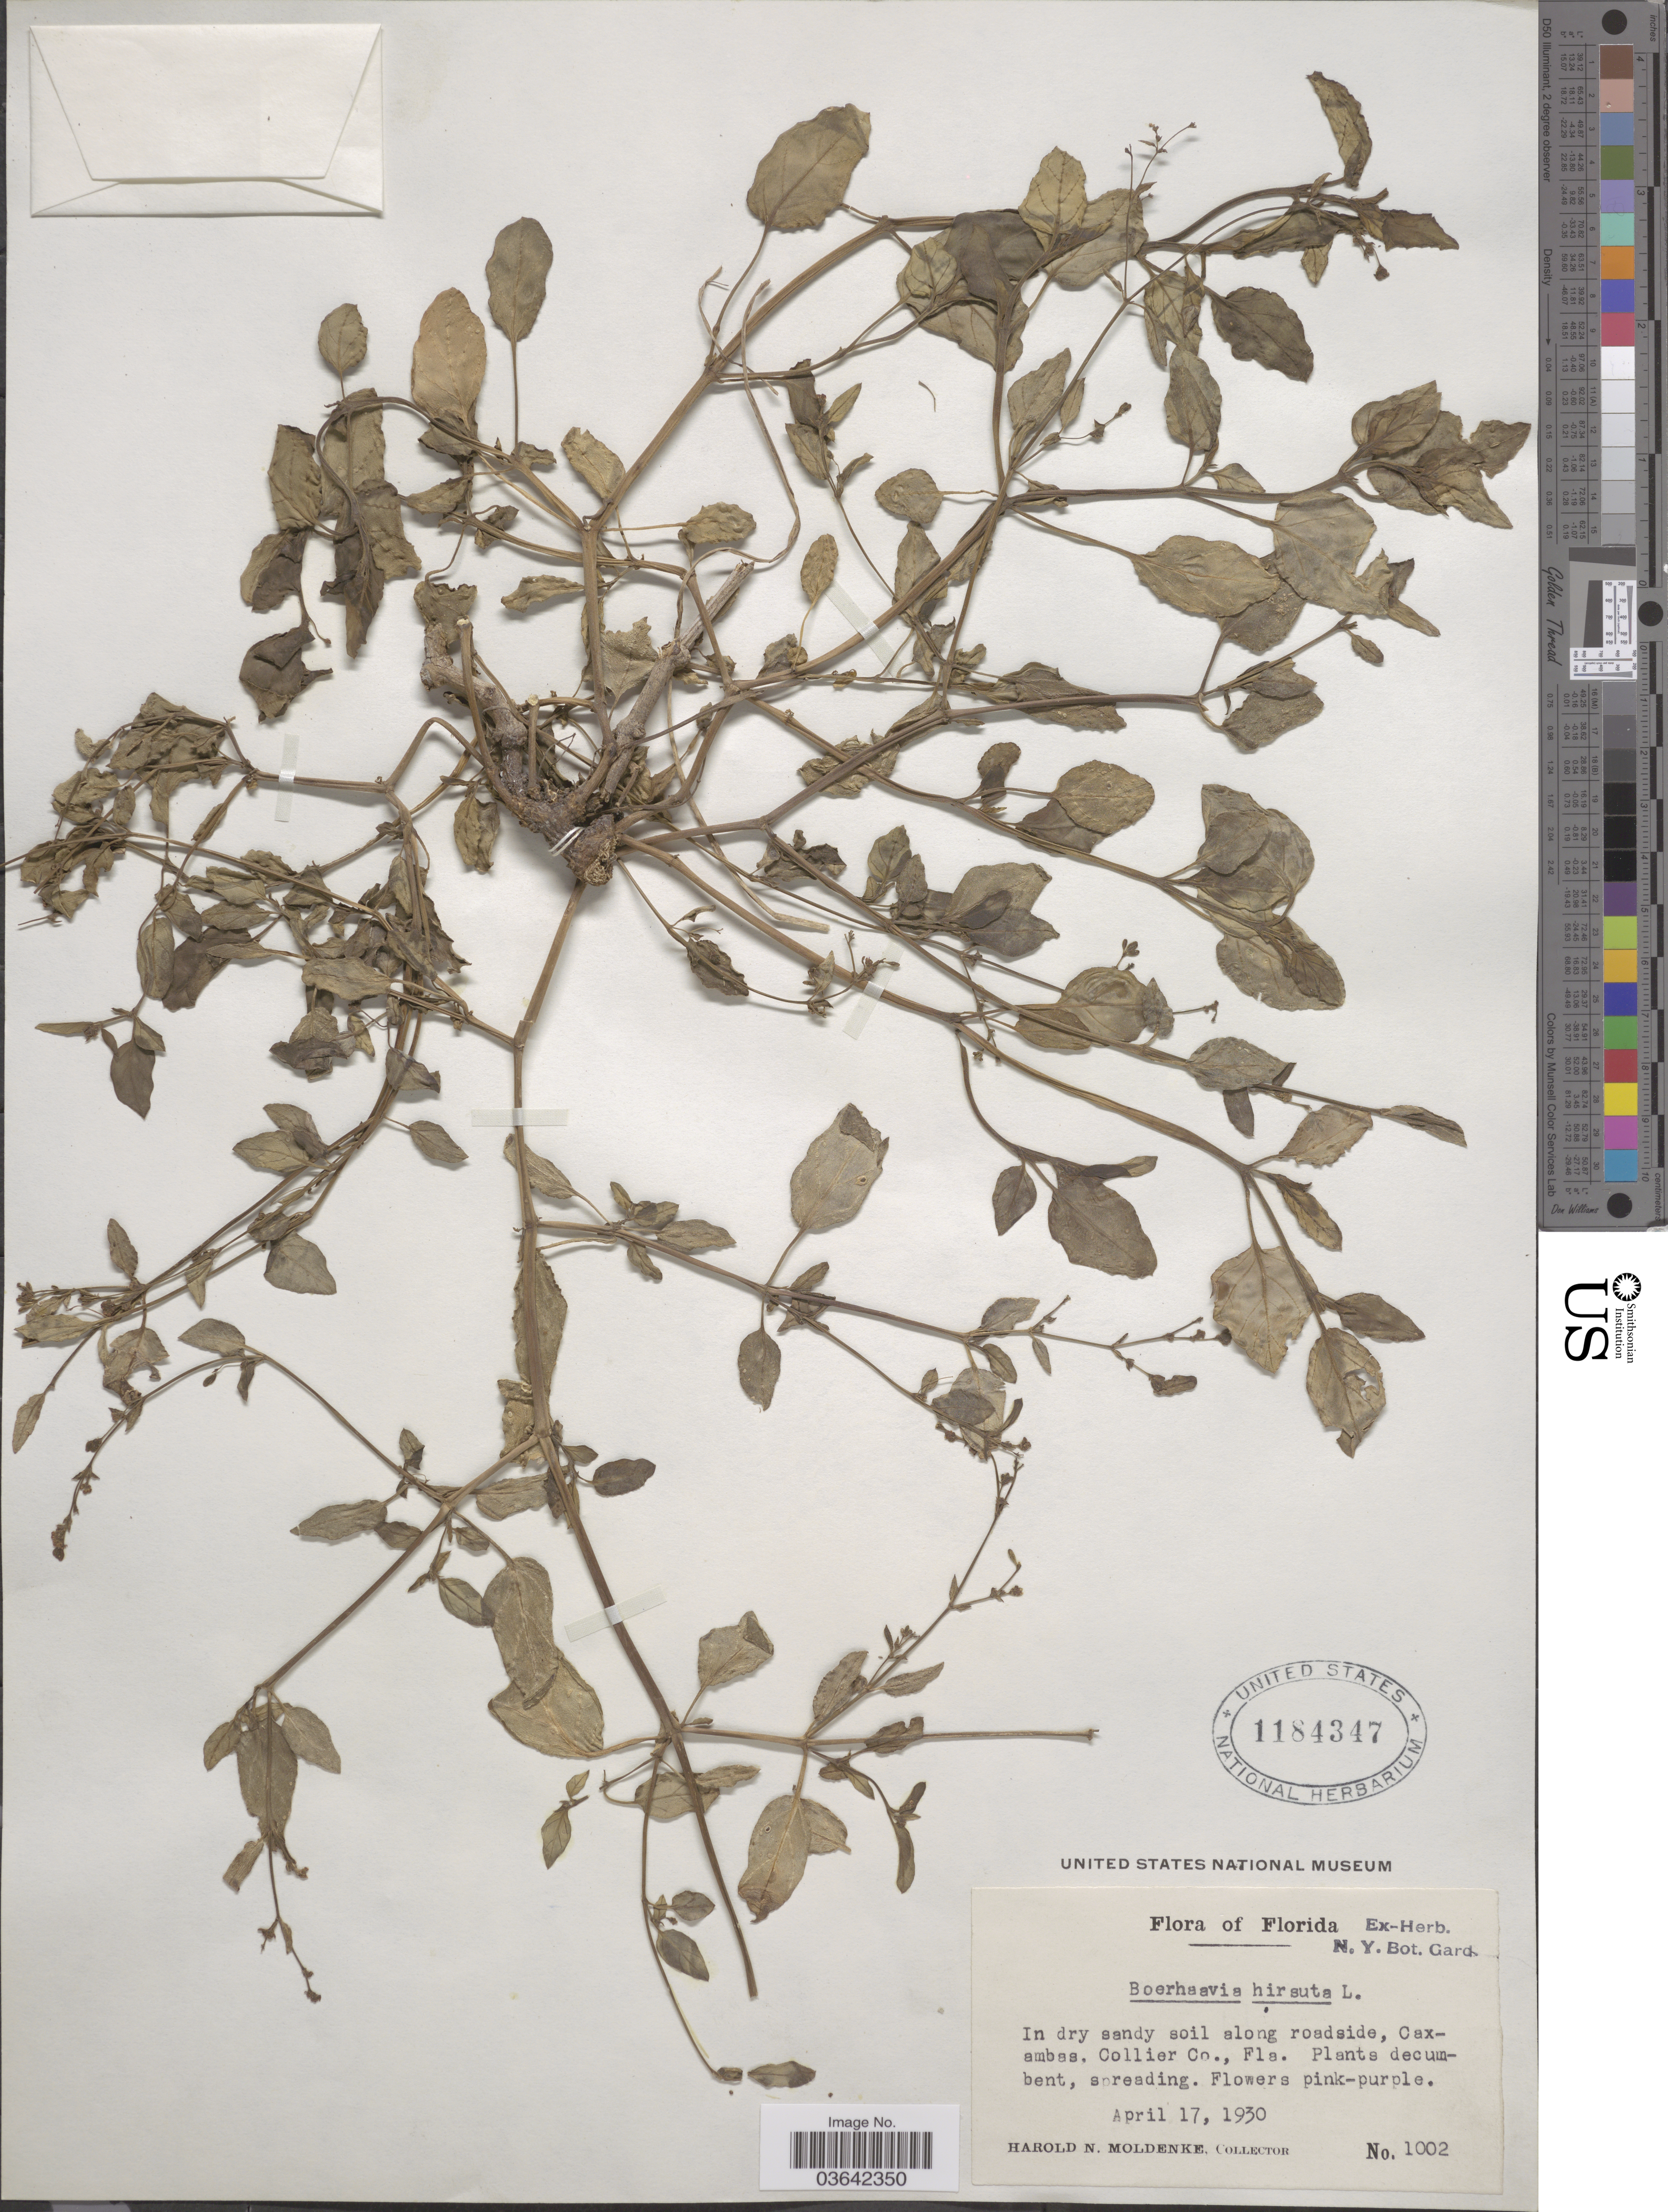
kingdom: Plantae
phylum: Tracheophyta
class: Magnoliopsida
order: Caryophyllales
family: Nyctaginaceae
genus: Boerhavia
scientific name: Boerhavia adscendens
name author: Willd.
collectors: H. N. Moldenke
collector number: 1002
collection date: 1930-04-17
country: United States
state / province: Florida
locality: In dry sandy soil along roadside, Caxambas, Collier Co.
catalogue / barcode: US 1184347